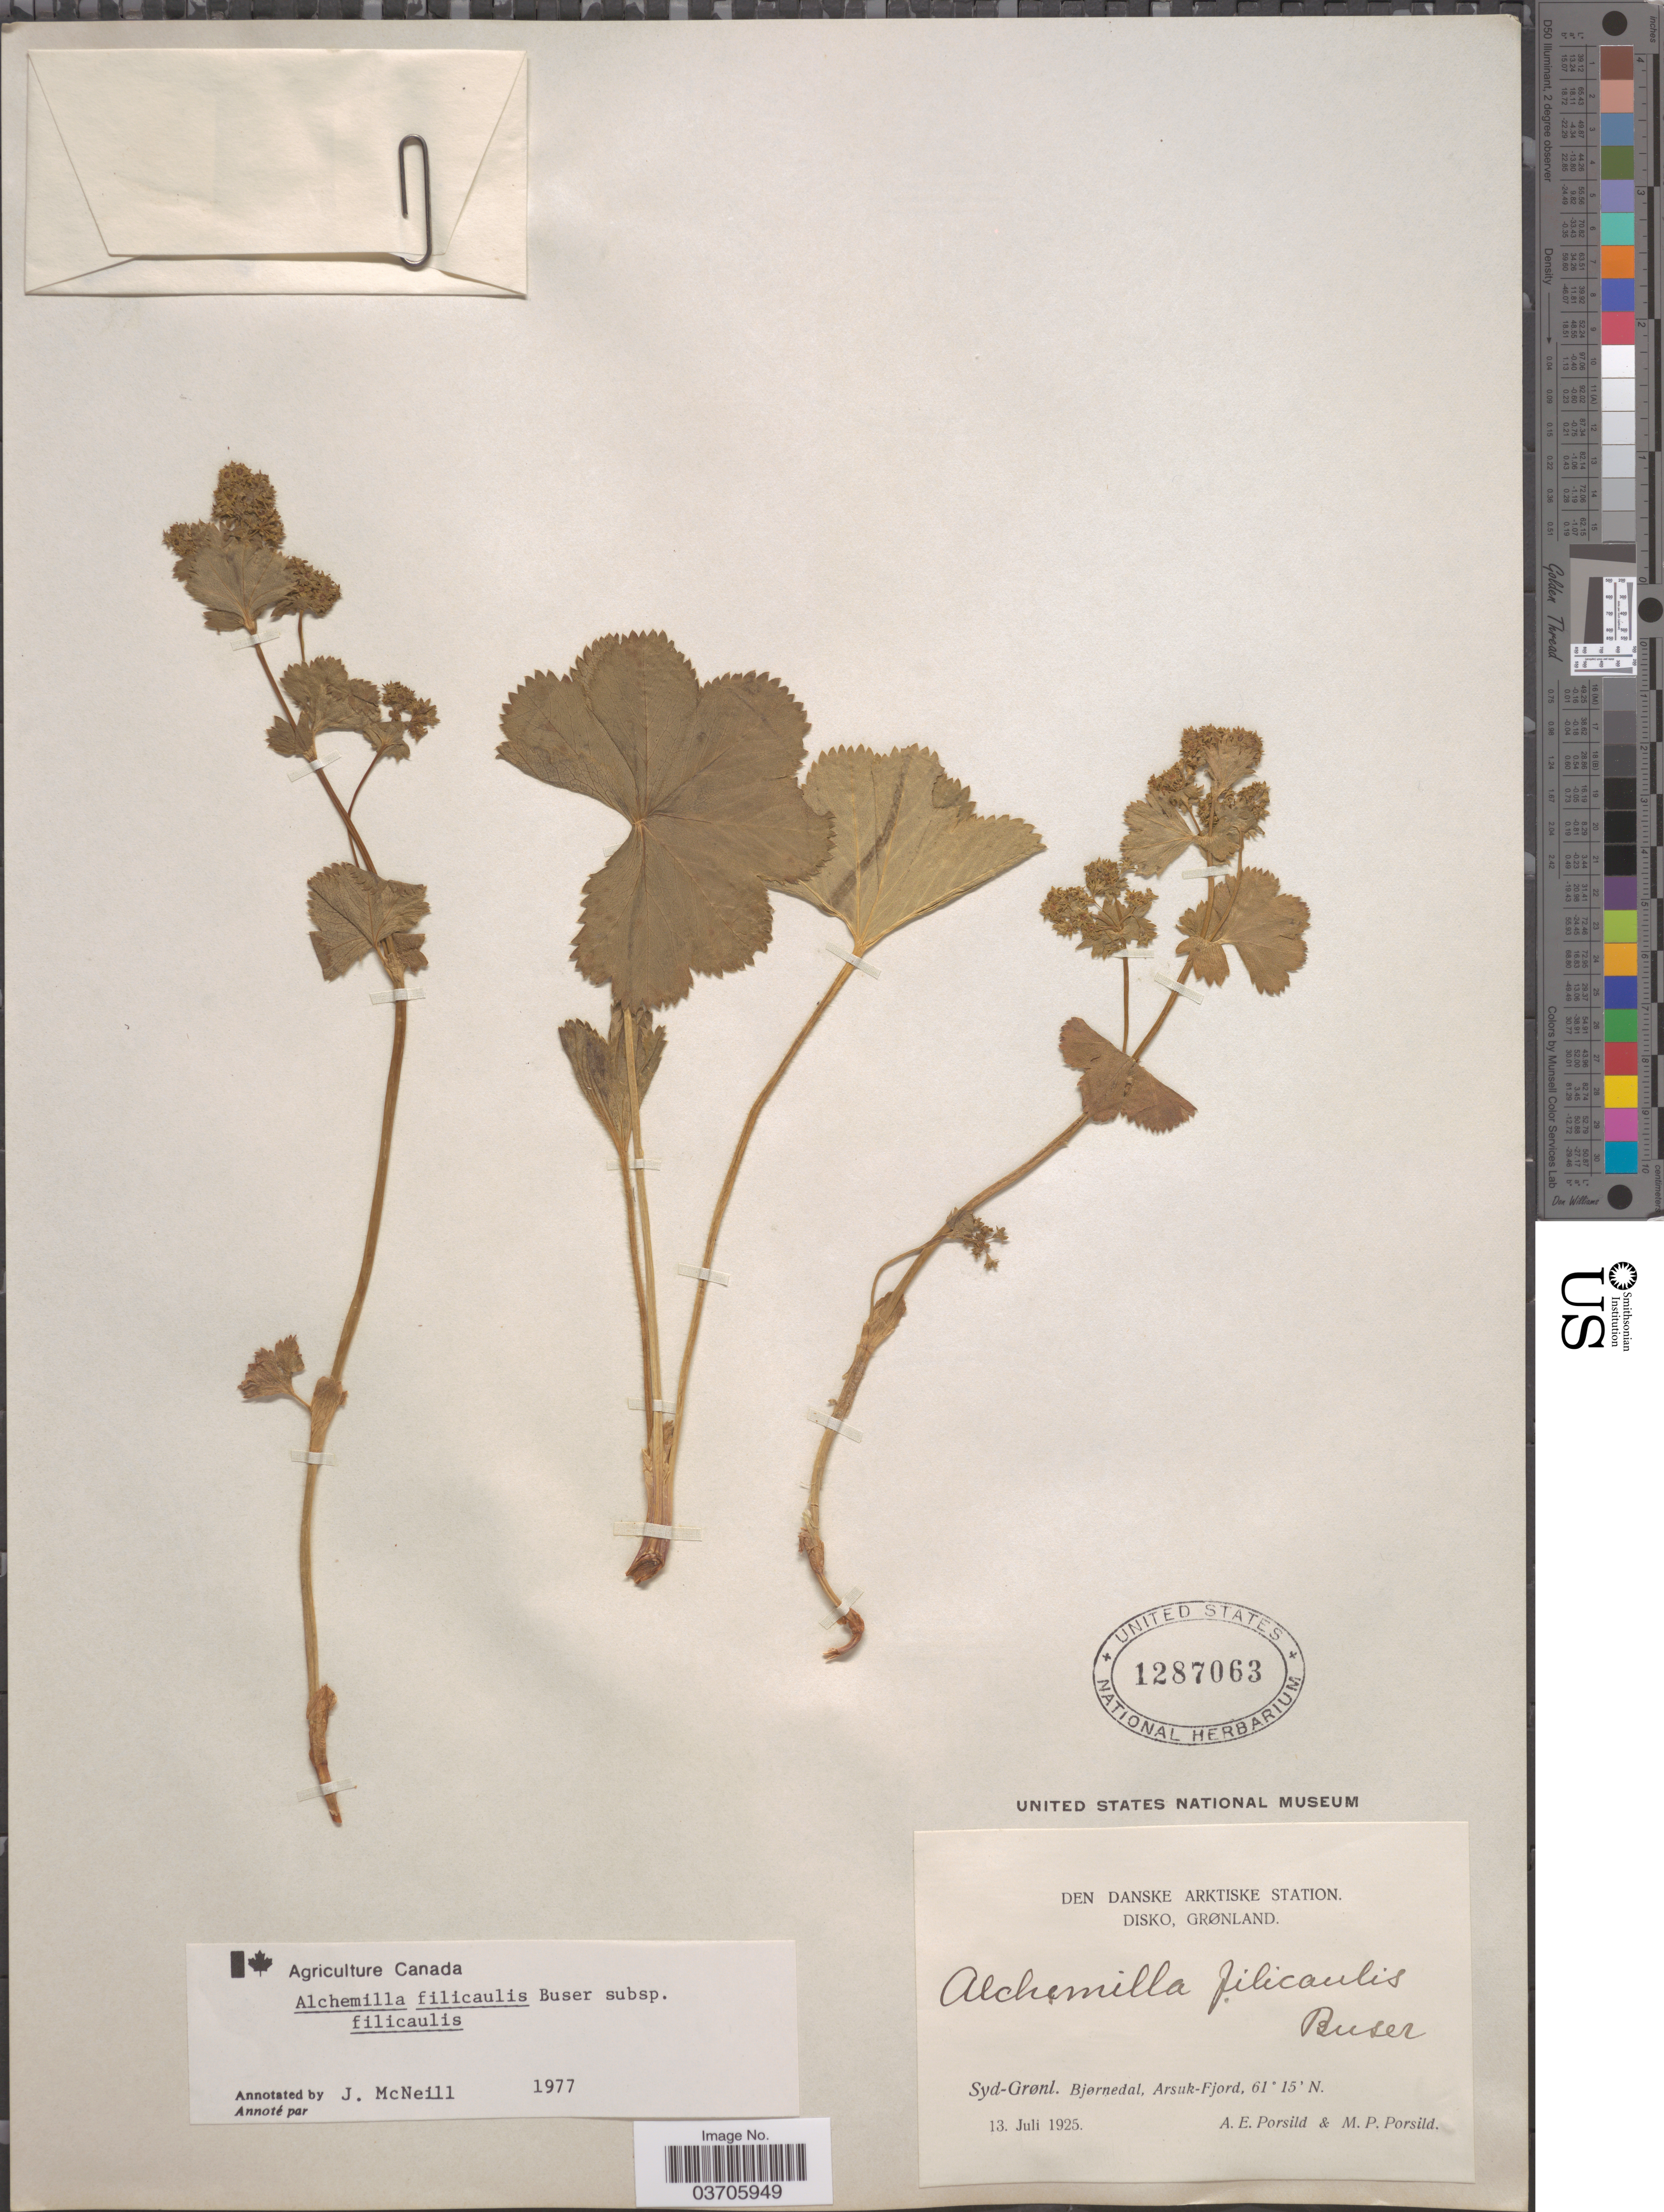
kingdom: Plantae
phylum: Tracheophyta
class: Magnoliopsida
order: Rosales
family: Rosaceae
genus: Alchemilla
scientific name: Alchemilla filicaulis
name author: Buser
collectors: A. E. Porsild & M. P. Porsild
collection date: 1925-07-13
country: Greenland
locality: Den Danske Arktiske Station. Disko, Grønland. Syd-Grønl. Bjørnedal, Arsuk-Fjord.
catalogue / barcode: US 1287063